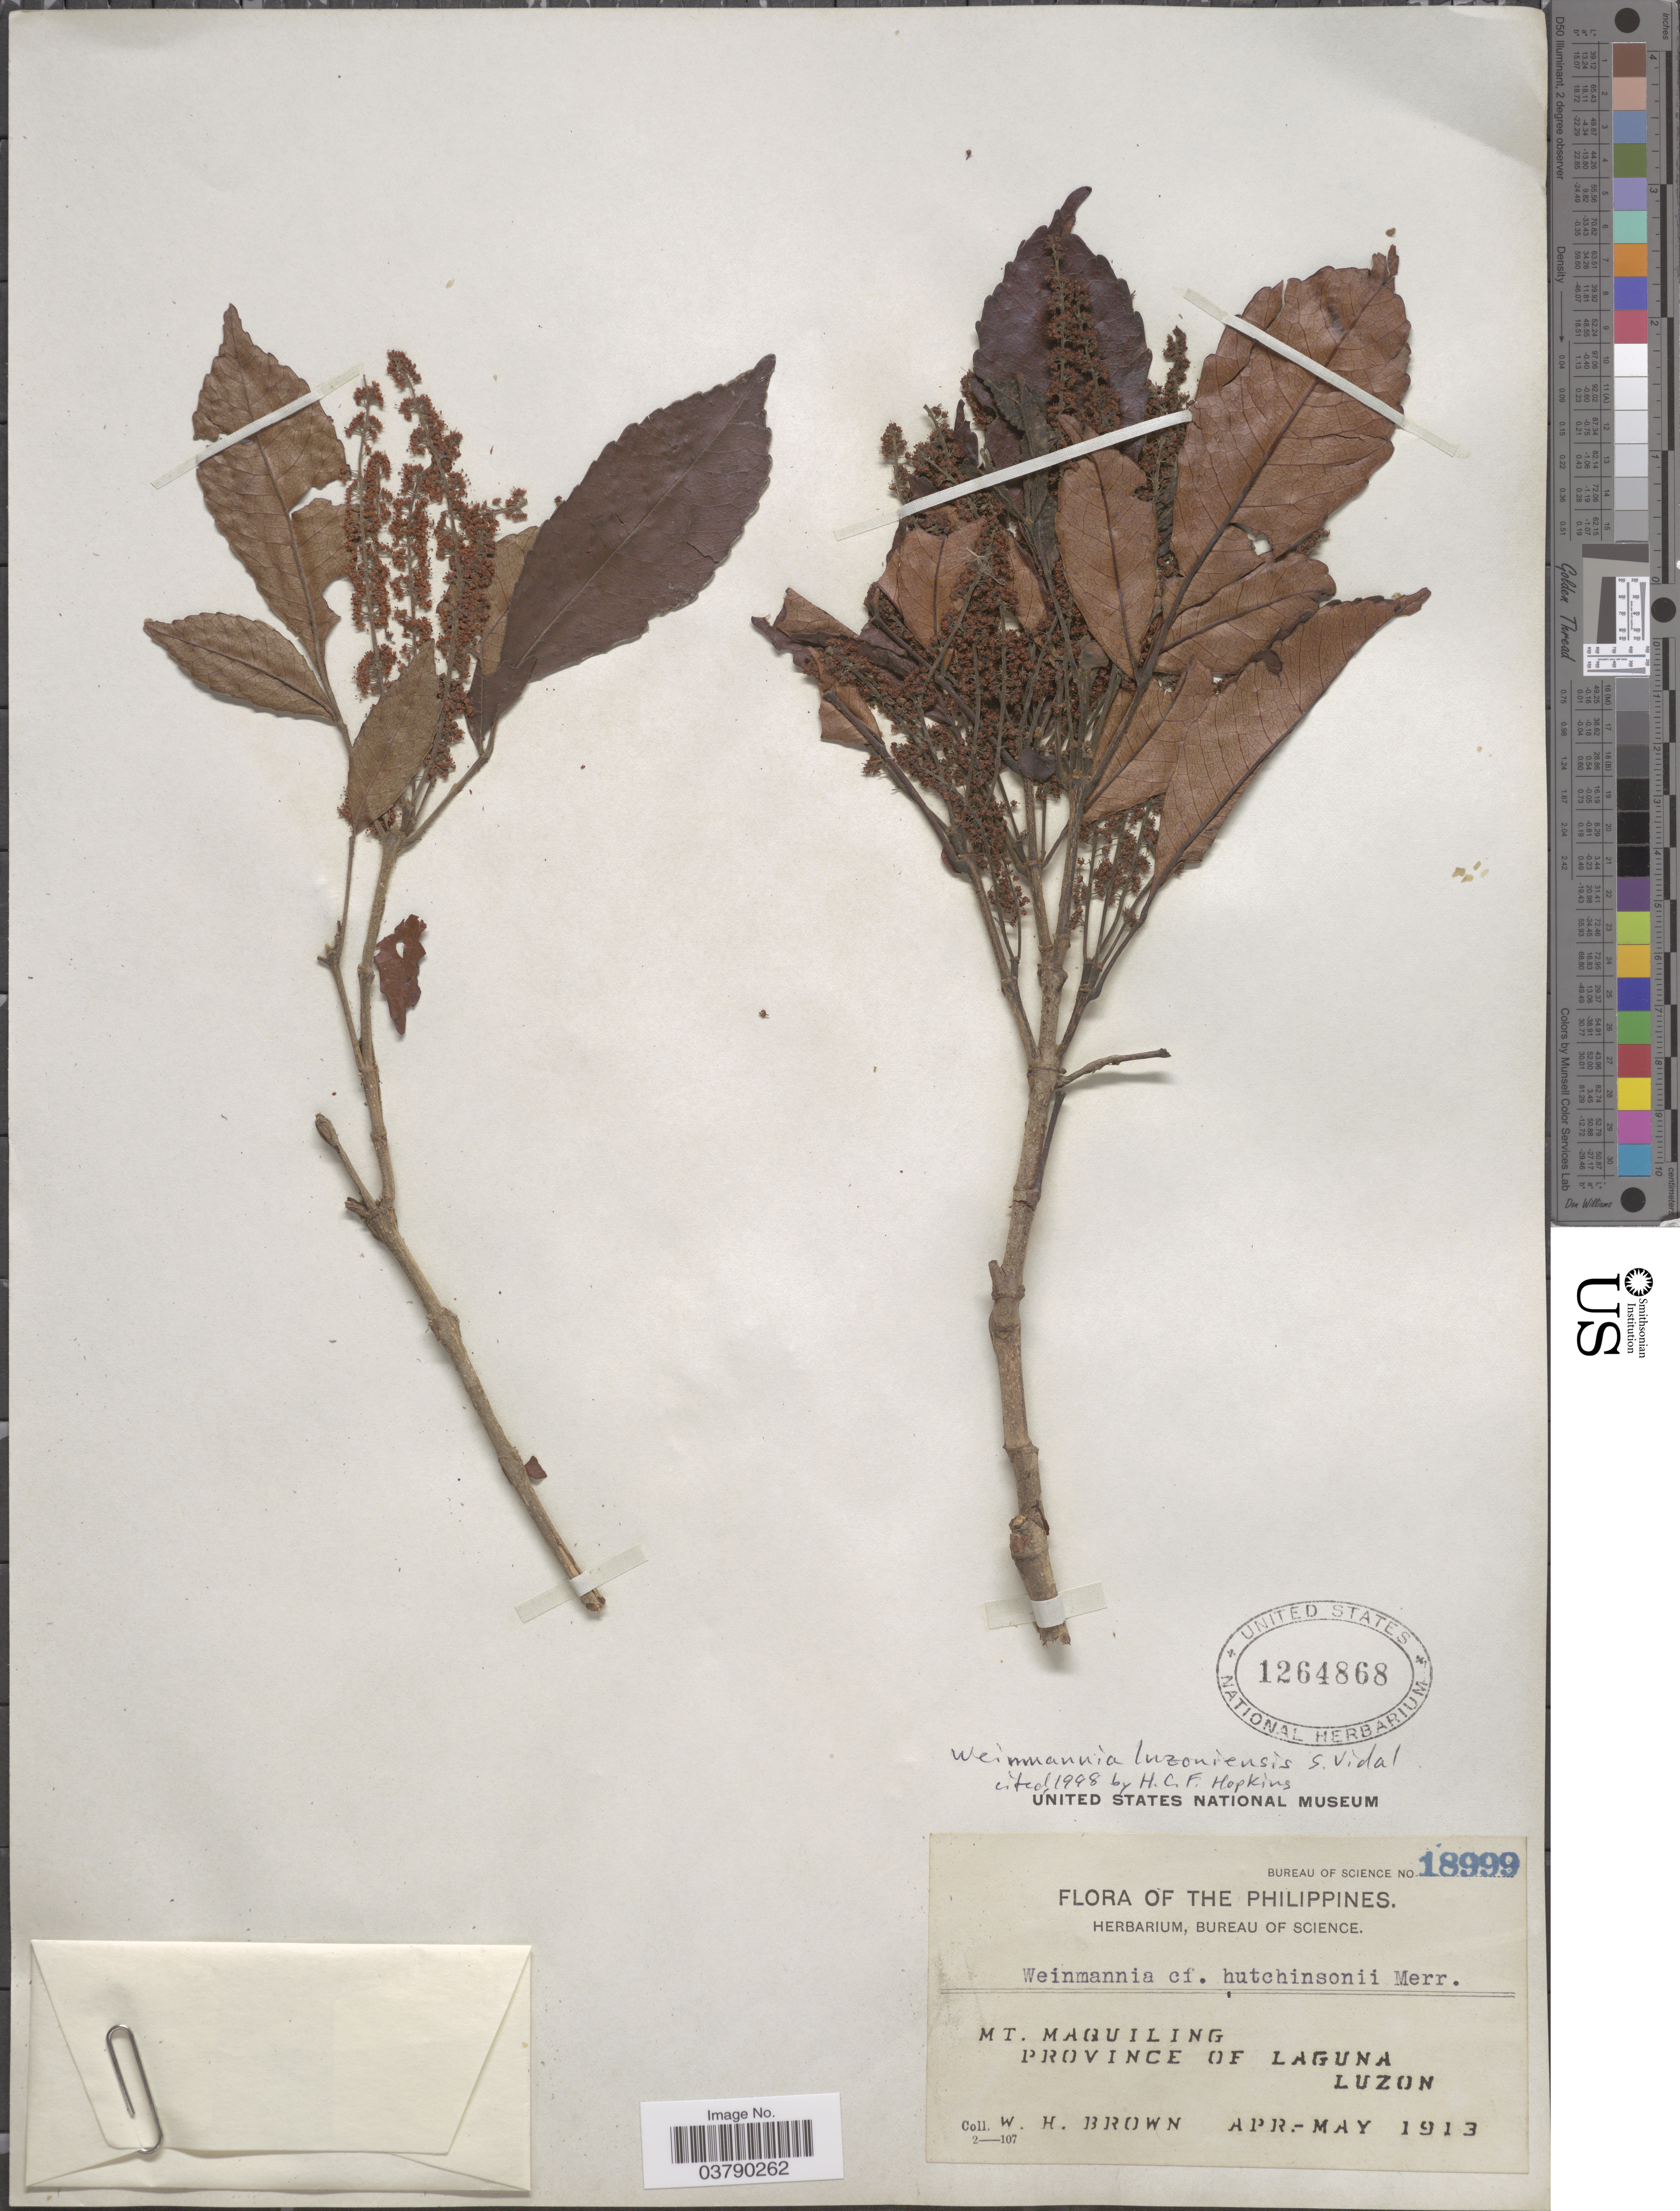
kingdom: Plantae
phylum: Tracheophyta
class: Magnoliopsida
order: Oxalidales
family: Cunoniaceae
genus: Pterophylla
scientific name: Pterophylla luzoniensis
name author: (S. Vidal) Pillon & H.C. Hopkins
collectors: W. H. Brown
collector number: Bureau of Science 18999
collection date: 1913-04/1913-05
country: Philippines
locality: Mt. Maquiling. Province of Laguna, Luzon.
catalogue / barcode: US 1264868